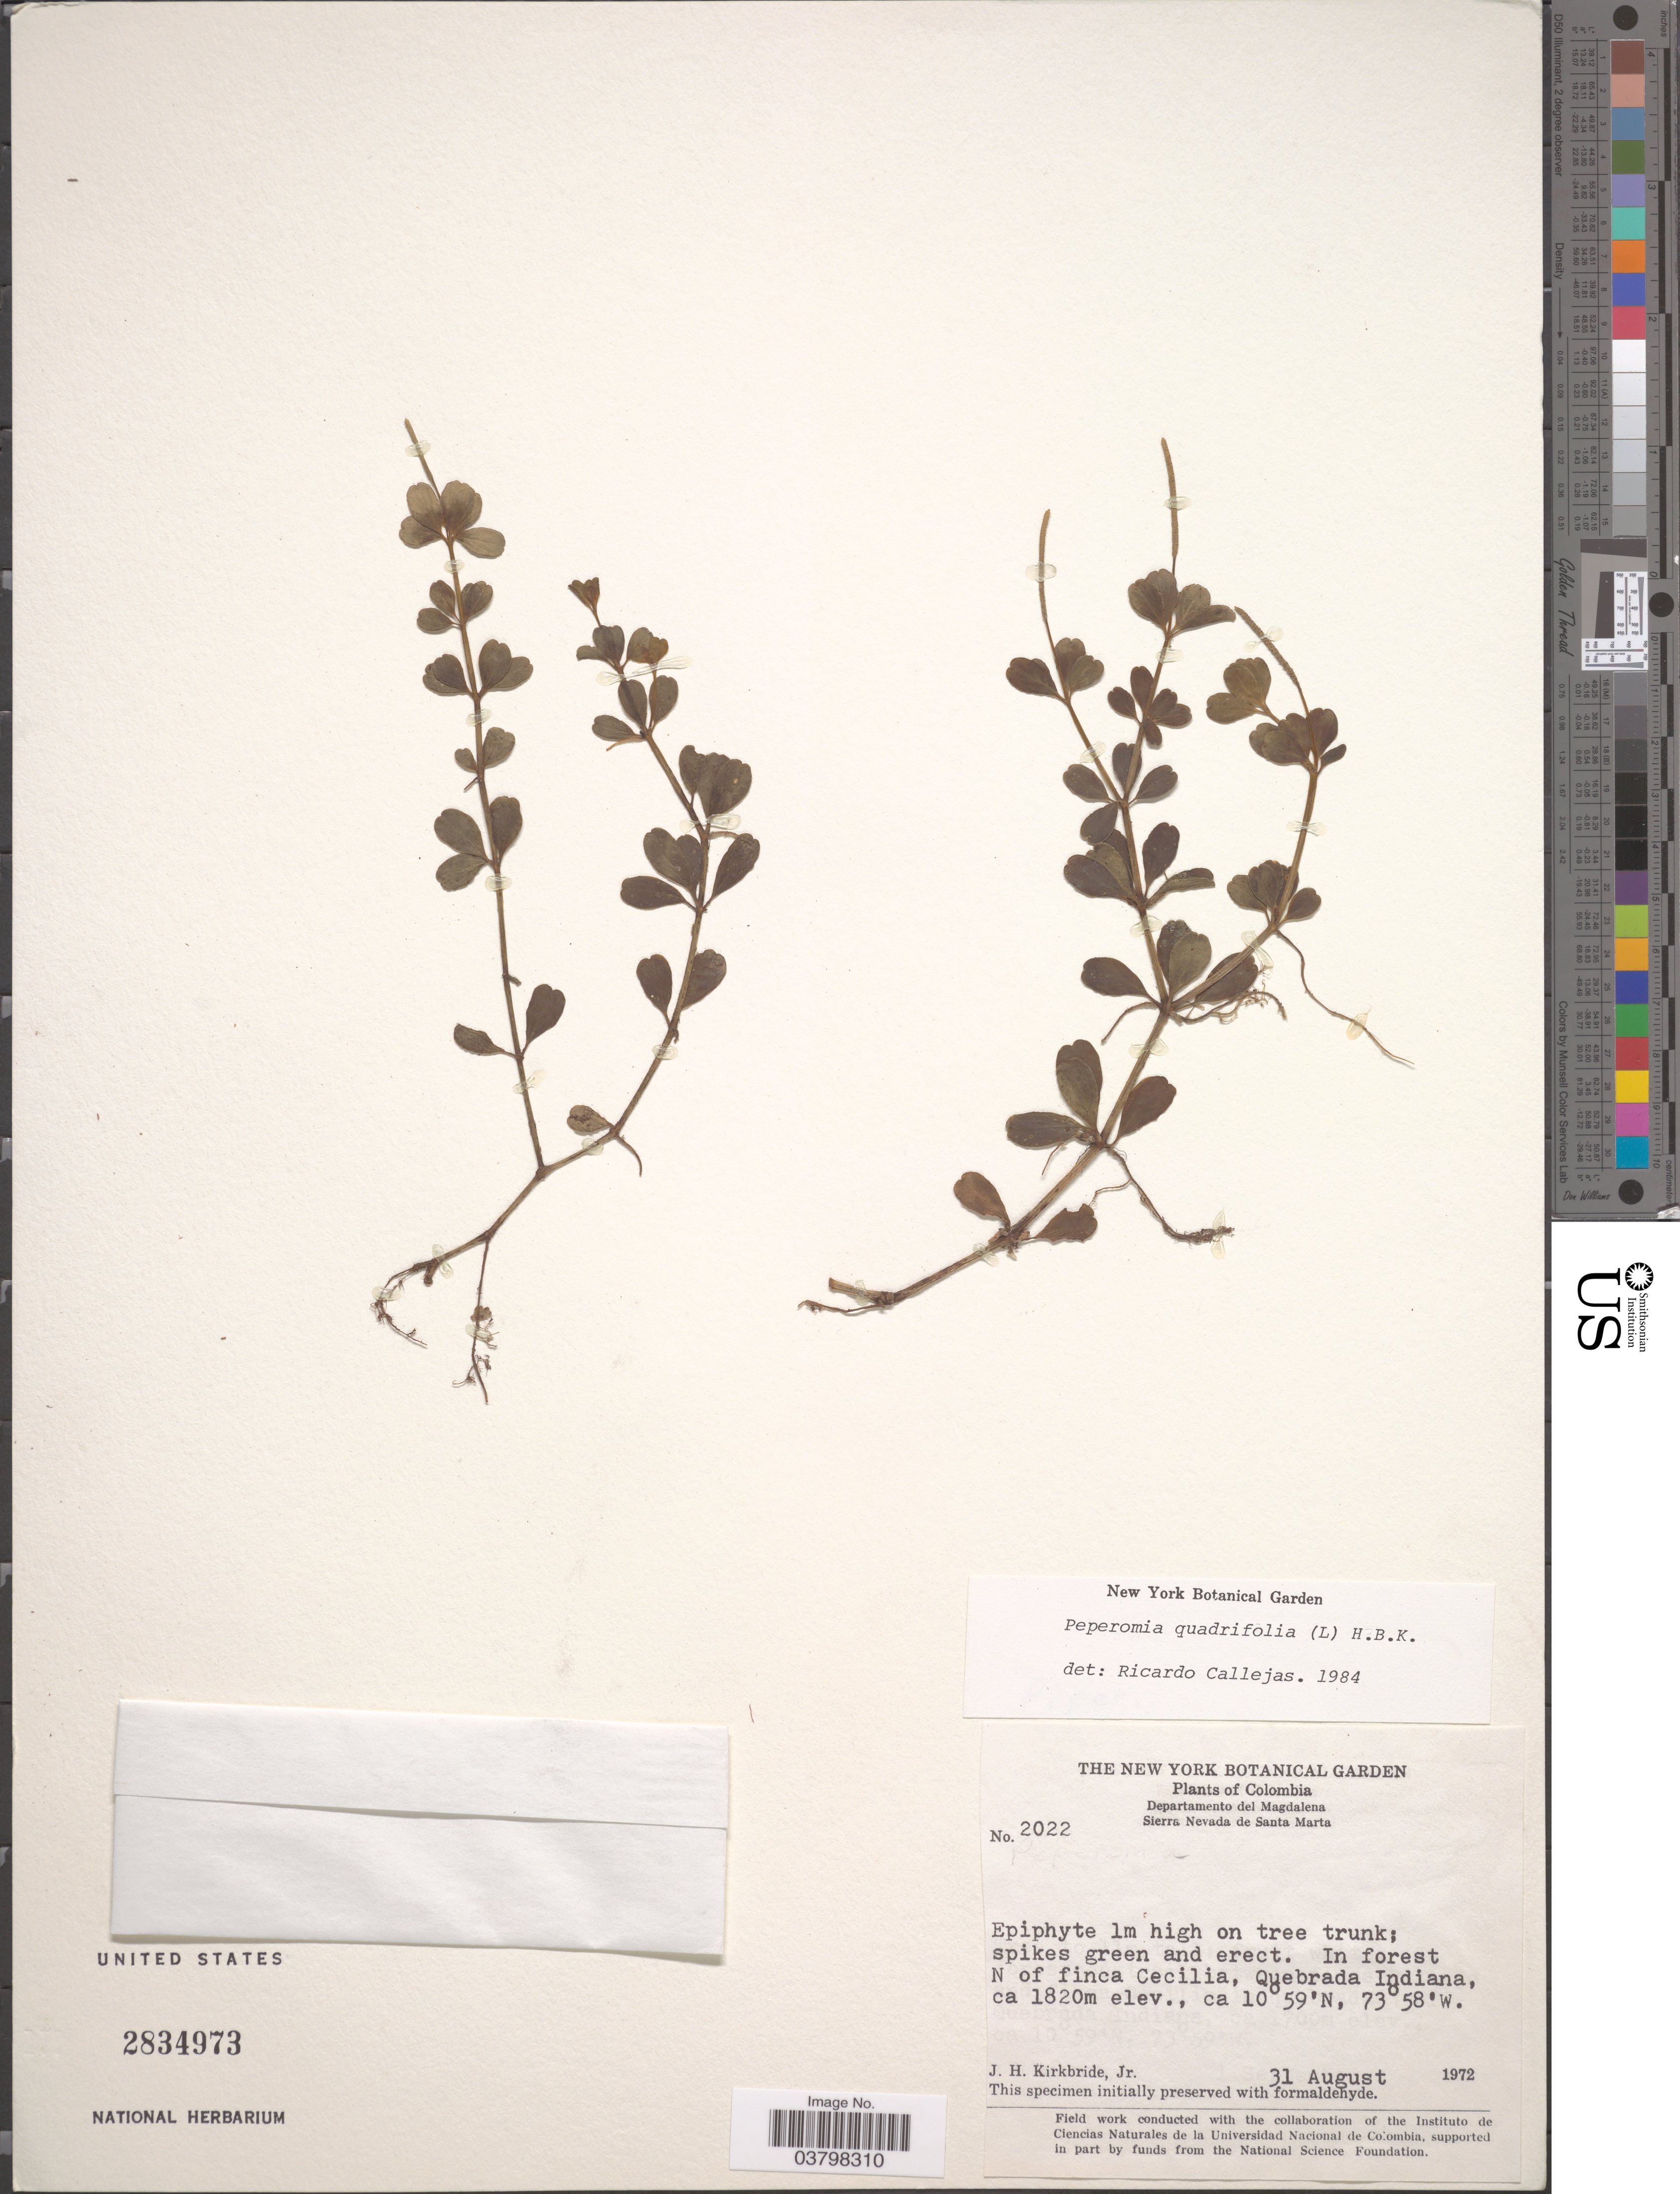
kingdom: Plantae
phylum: Tracheophyta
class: Magnoliopsida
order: Piperales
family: Piperaceae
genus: Peperomia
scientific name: Peperomia quadrifolia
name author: (L.) Kunth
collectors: J. H. Kirkbride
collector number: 2022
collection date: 1972-08-31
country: Colombia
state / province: Magdalena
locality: Departamento del Magdalena. Sierra Nevada de Santa Marta. In forest N of finca Cecilia, Quebrada Indiana.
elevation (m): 1820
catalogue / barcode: US 2834973